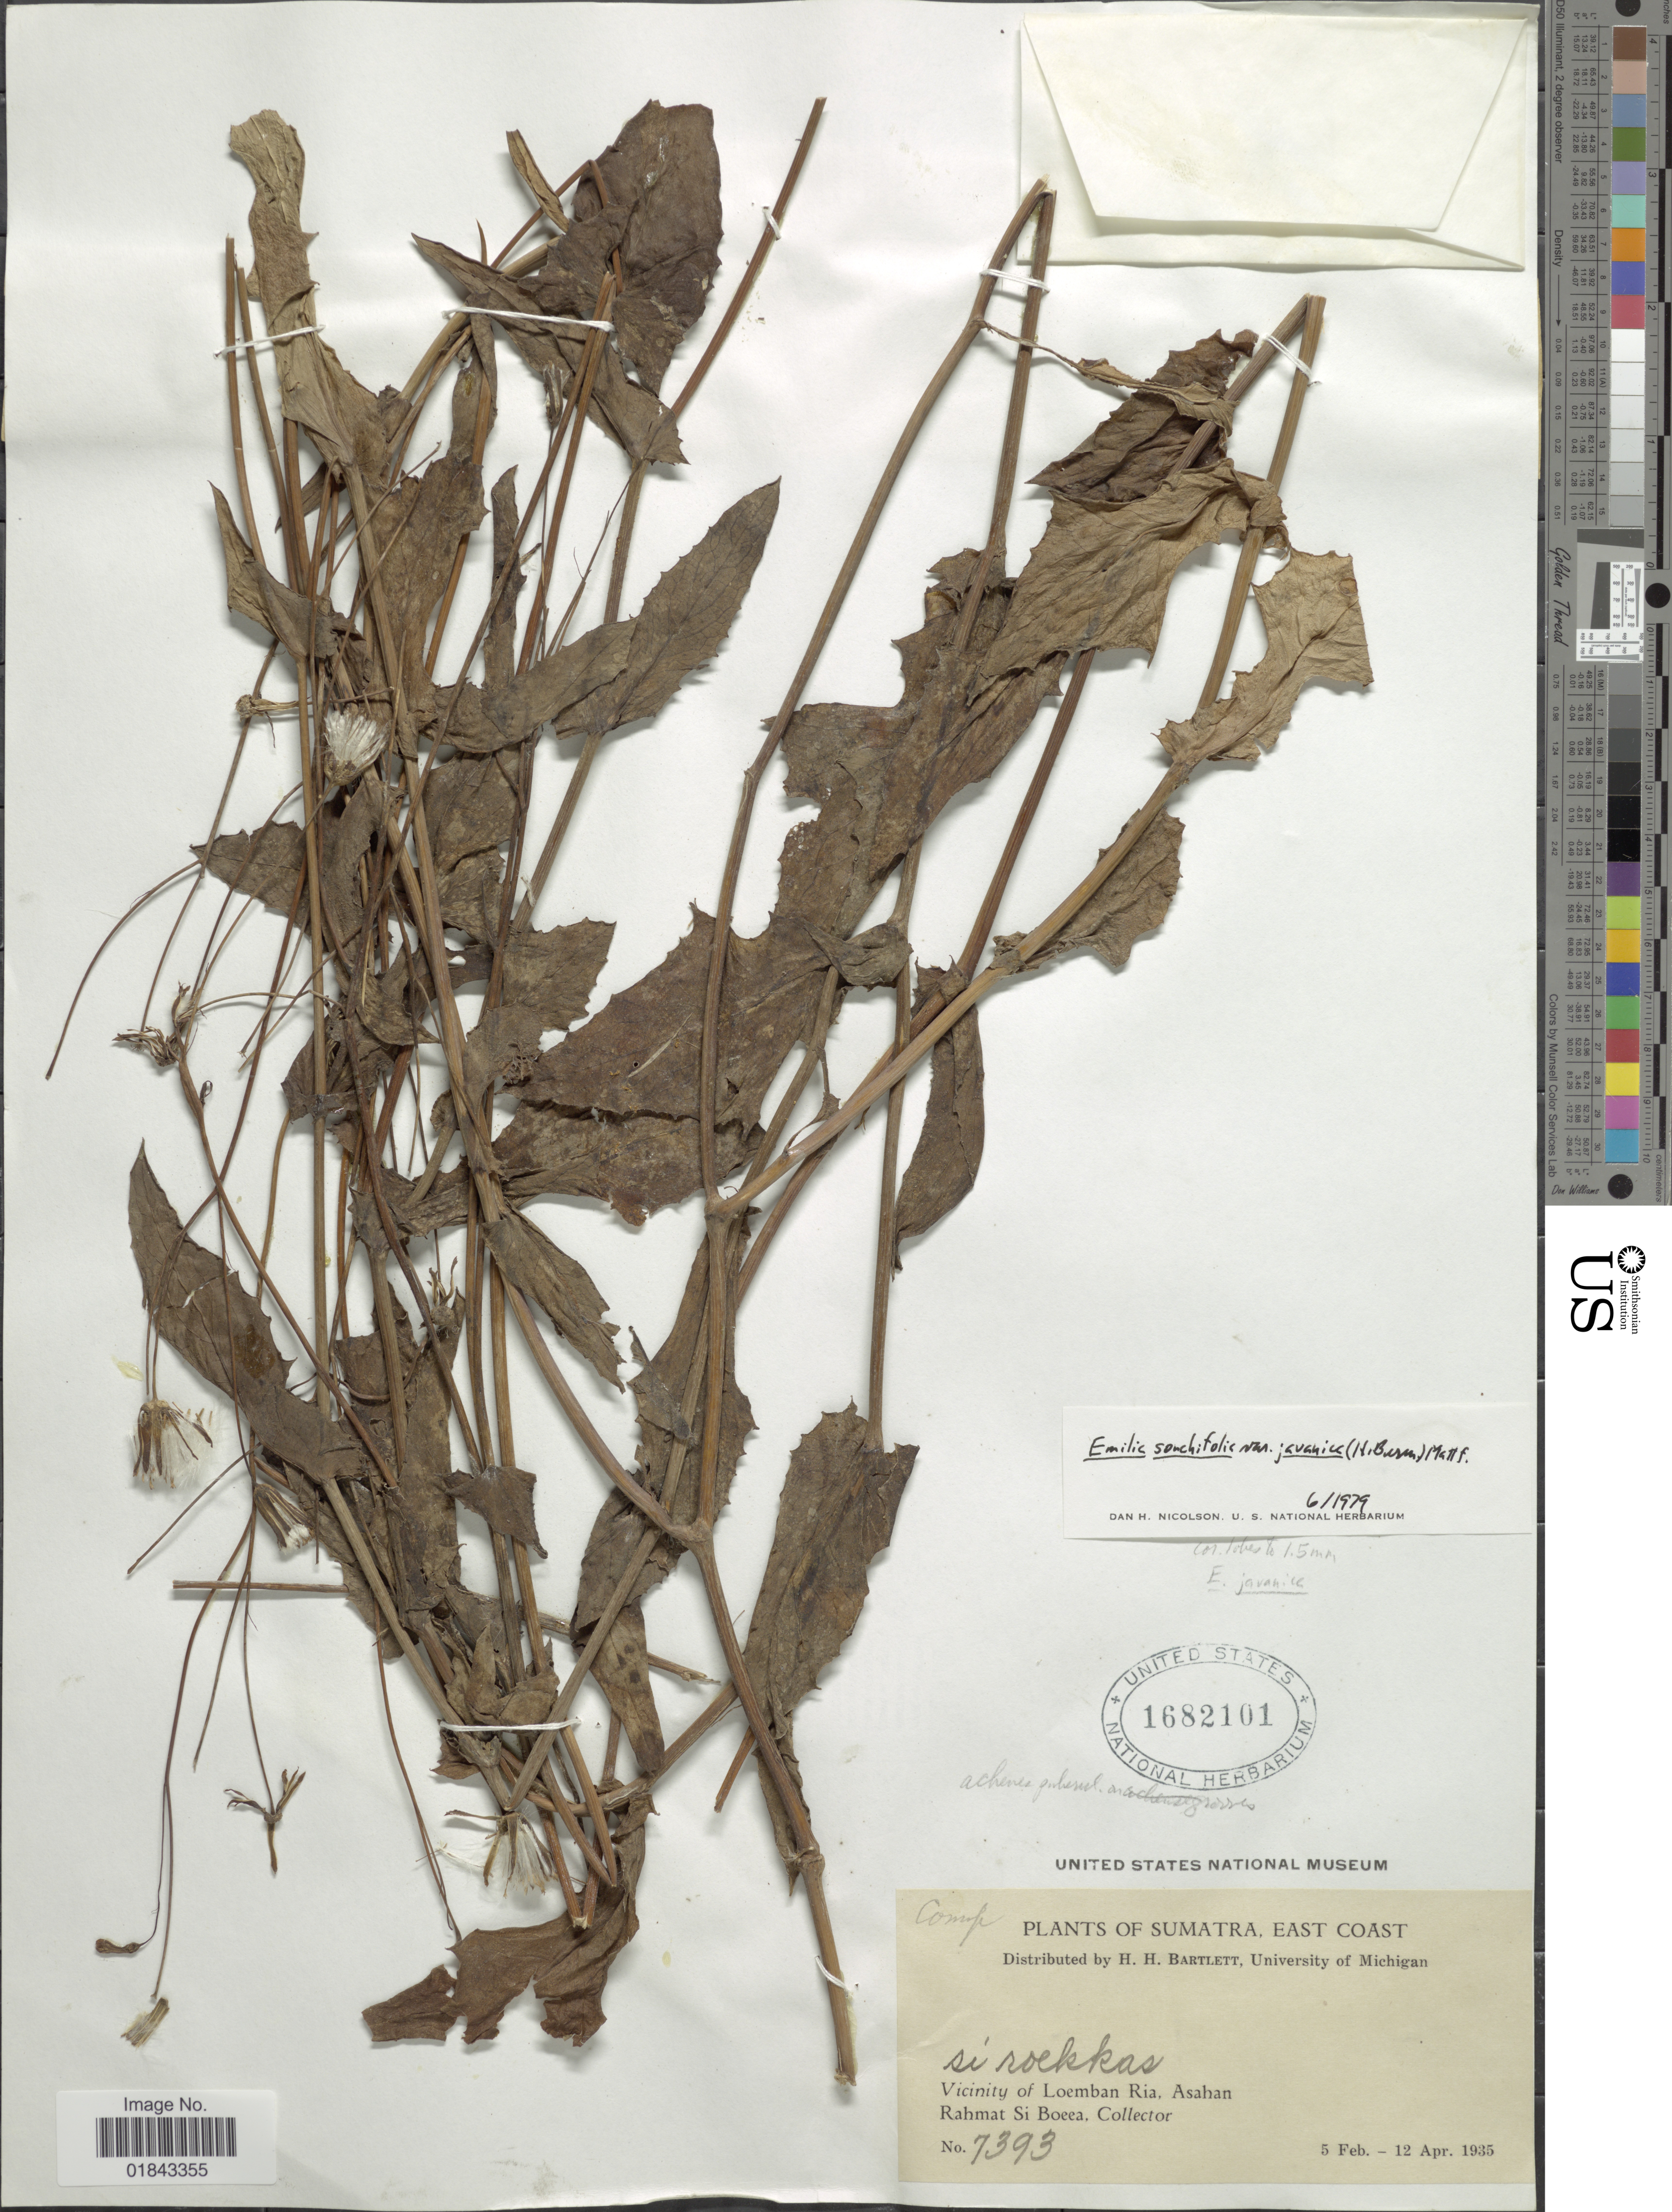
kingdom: Plantae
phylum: Tracheophyta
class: Magnoliopsida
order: Asterales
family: Asteraceae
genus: Emilia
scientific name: Emilia sonchifolia var. javanica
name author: (Burm. f.) Mattf.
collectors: Rahmat Si Boeea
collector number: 7393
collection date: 1935-02-05/1935-04-12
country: Indonesia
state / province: Sumatra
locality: (East Coast), vicinity of Loemban Ria, Asahan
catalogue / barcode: US 1682101